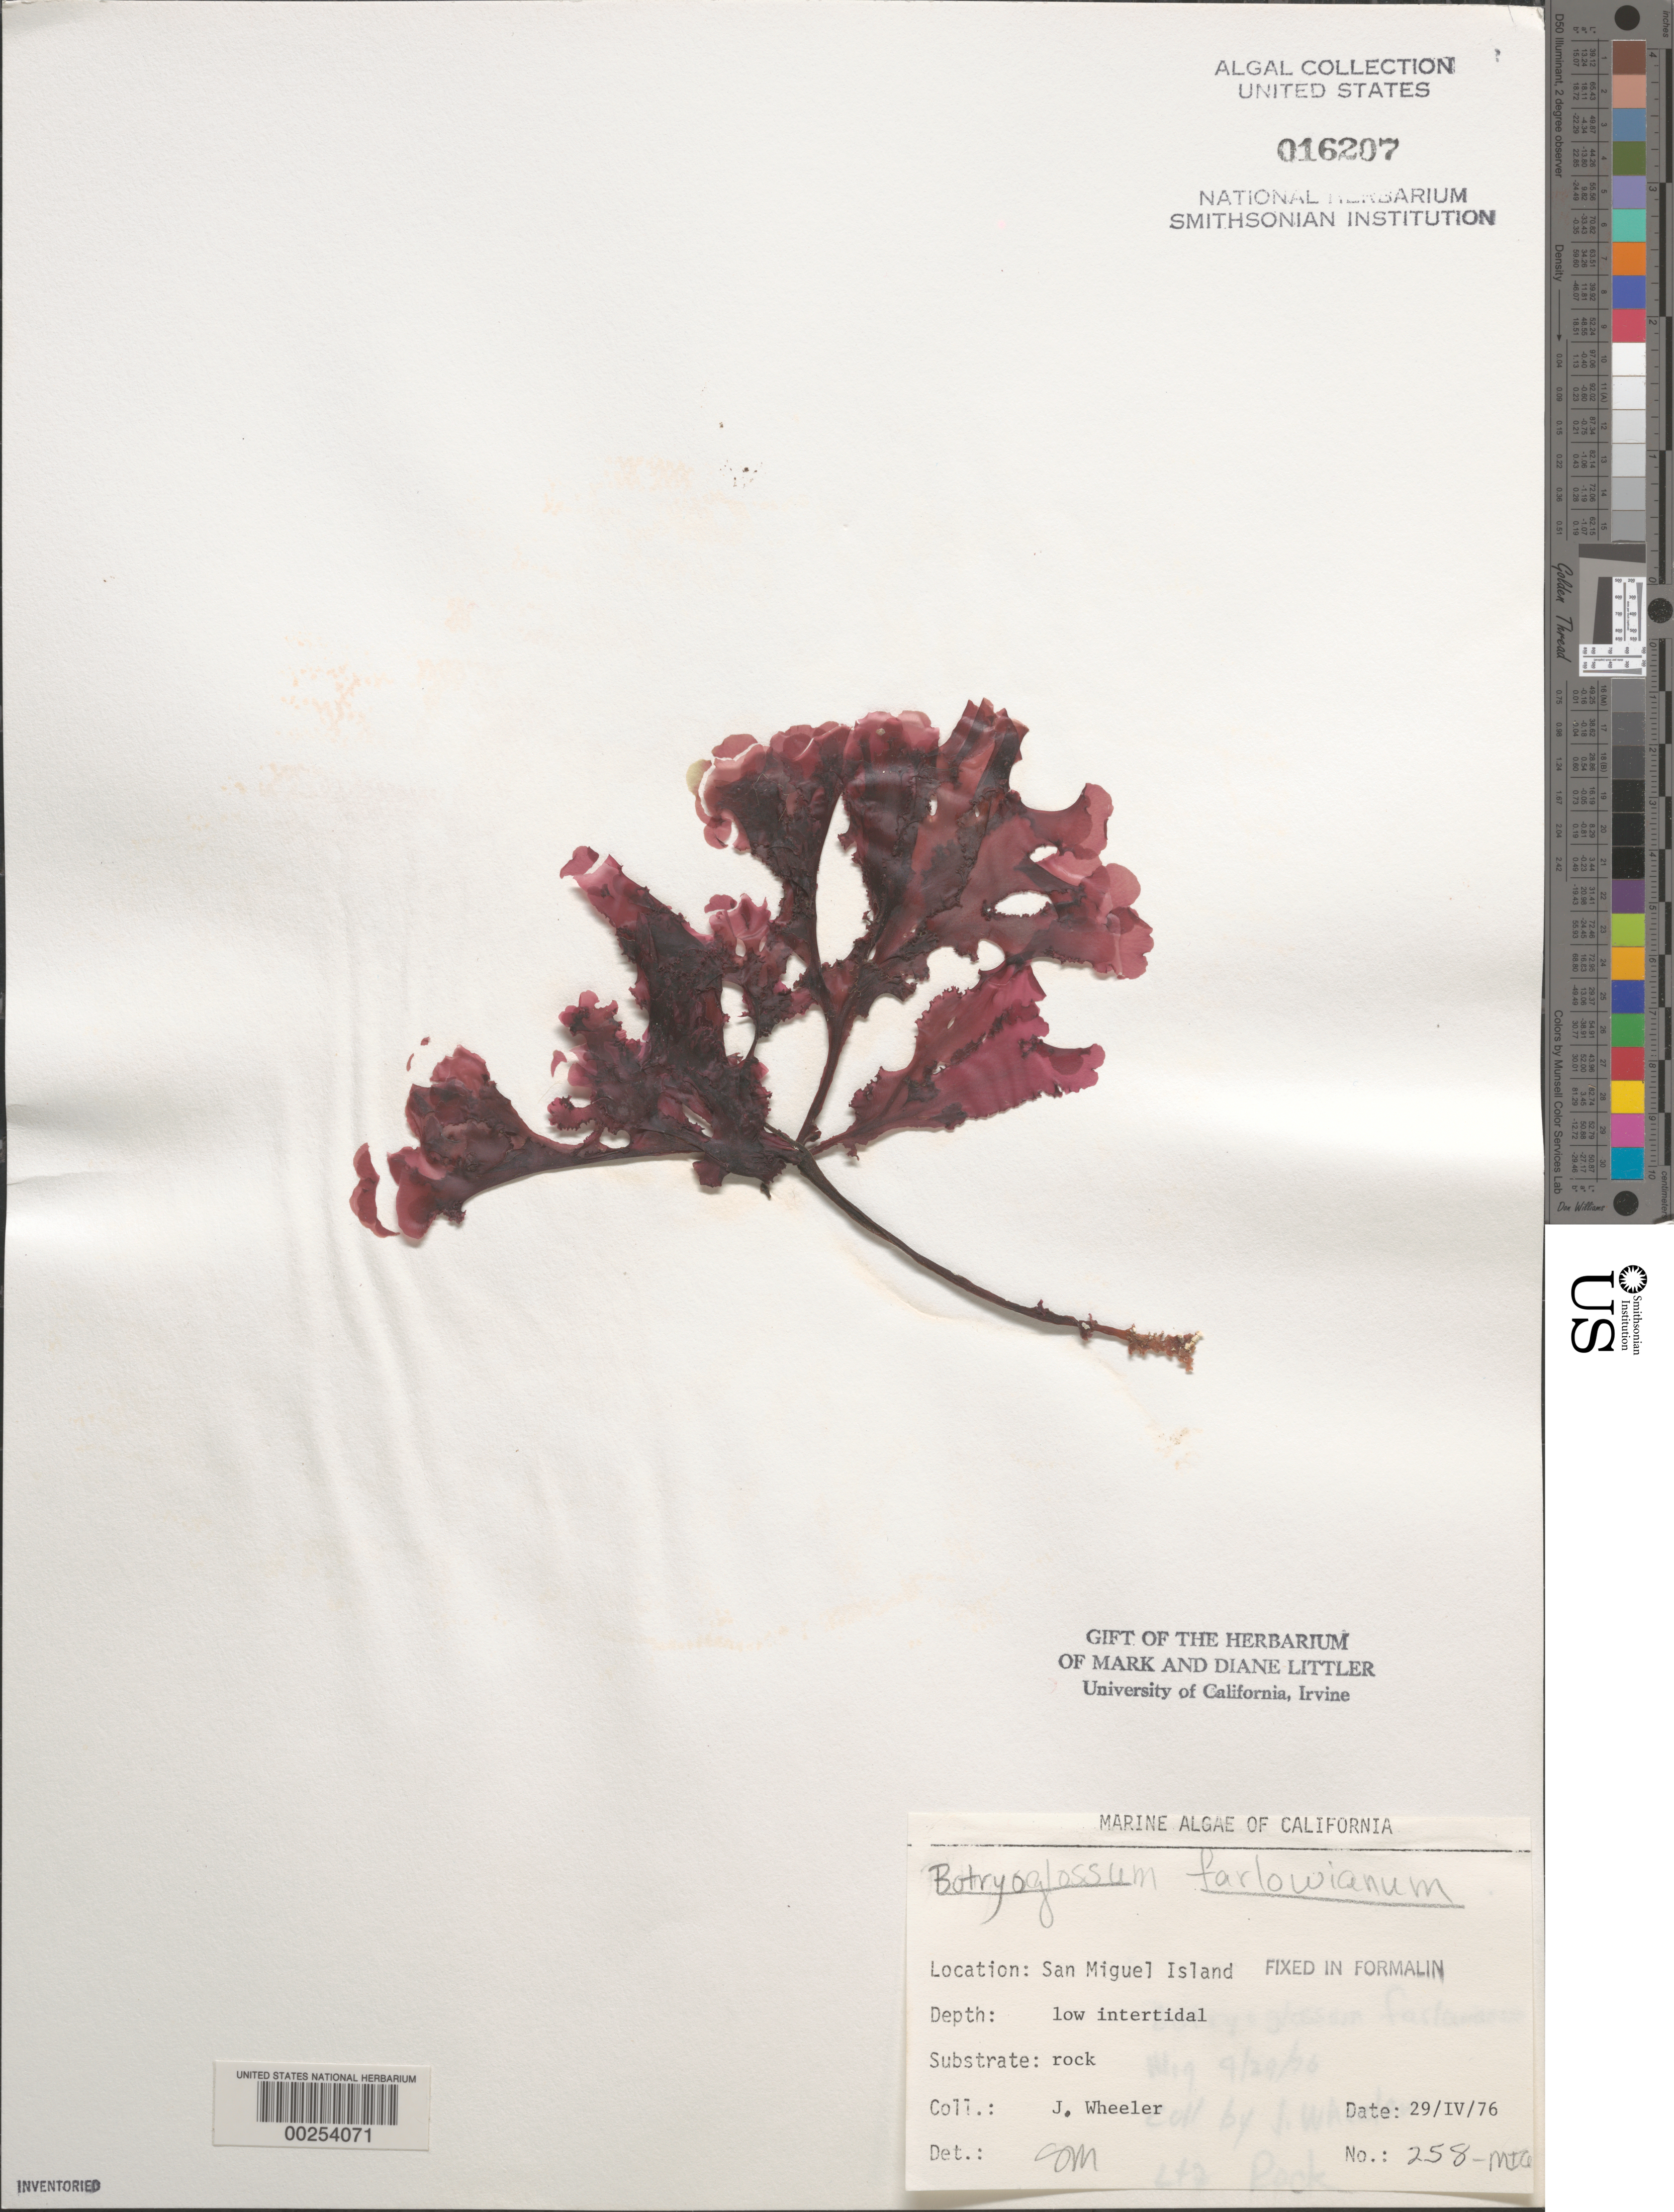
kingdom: Plantae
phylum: Rhodophyta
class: Florideophyceae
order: Ceramiales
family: Delesseriaceae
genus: Botryoglossum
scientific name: Botryoglossum farlowianum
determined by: Murray, S. N.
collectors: J. L. Wheeler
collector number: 258-mig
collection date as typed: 29 Apr 1976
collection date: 1976-04-29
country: United States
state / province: California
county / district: Santa Barbara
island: San Miguel Island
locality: Cuyler Harbor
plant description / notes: BLM-SOCALBIGHT Rocky Intertidal Survey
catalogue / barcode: US 16207